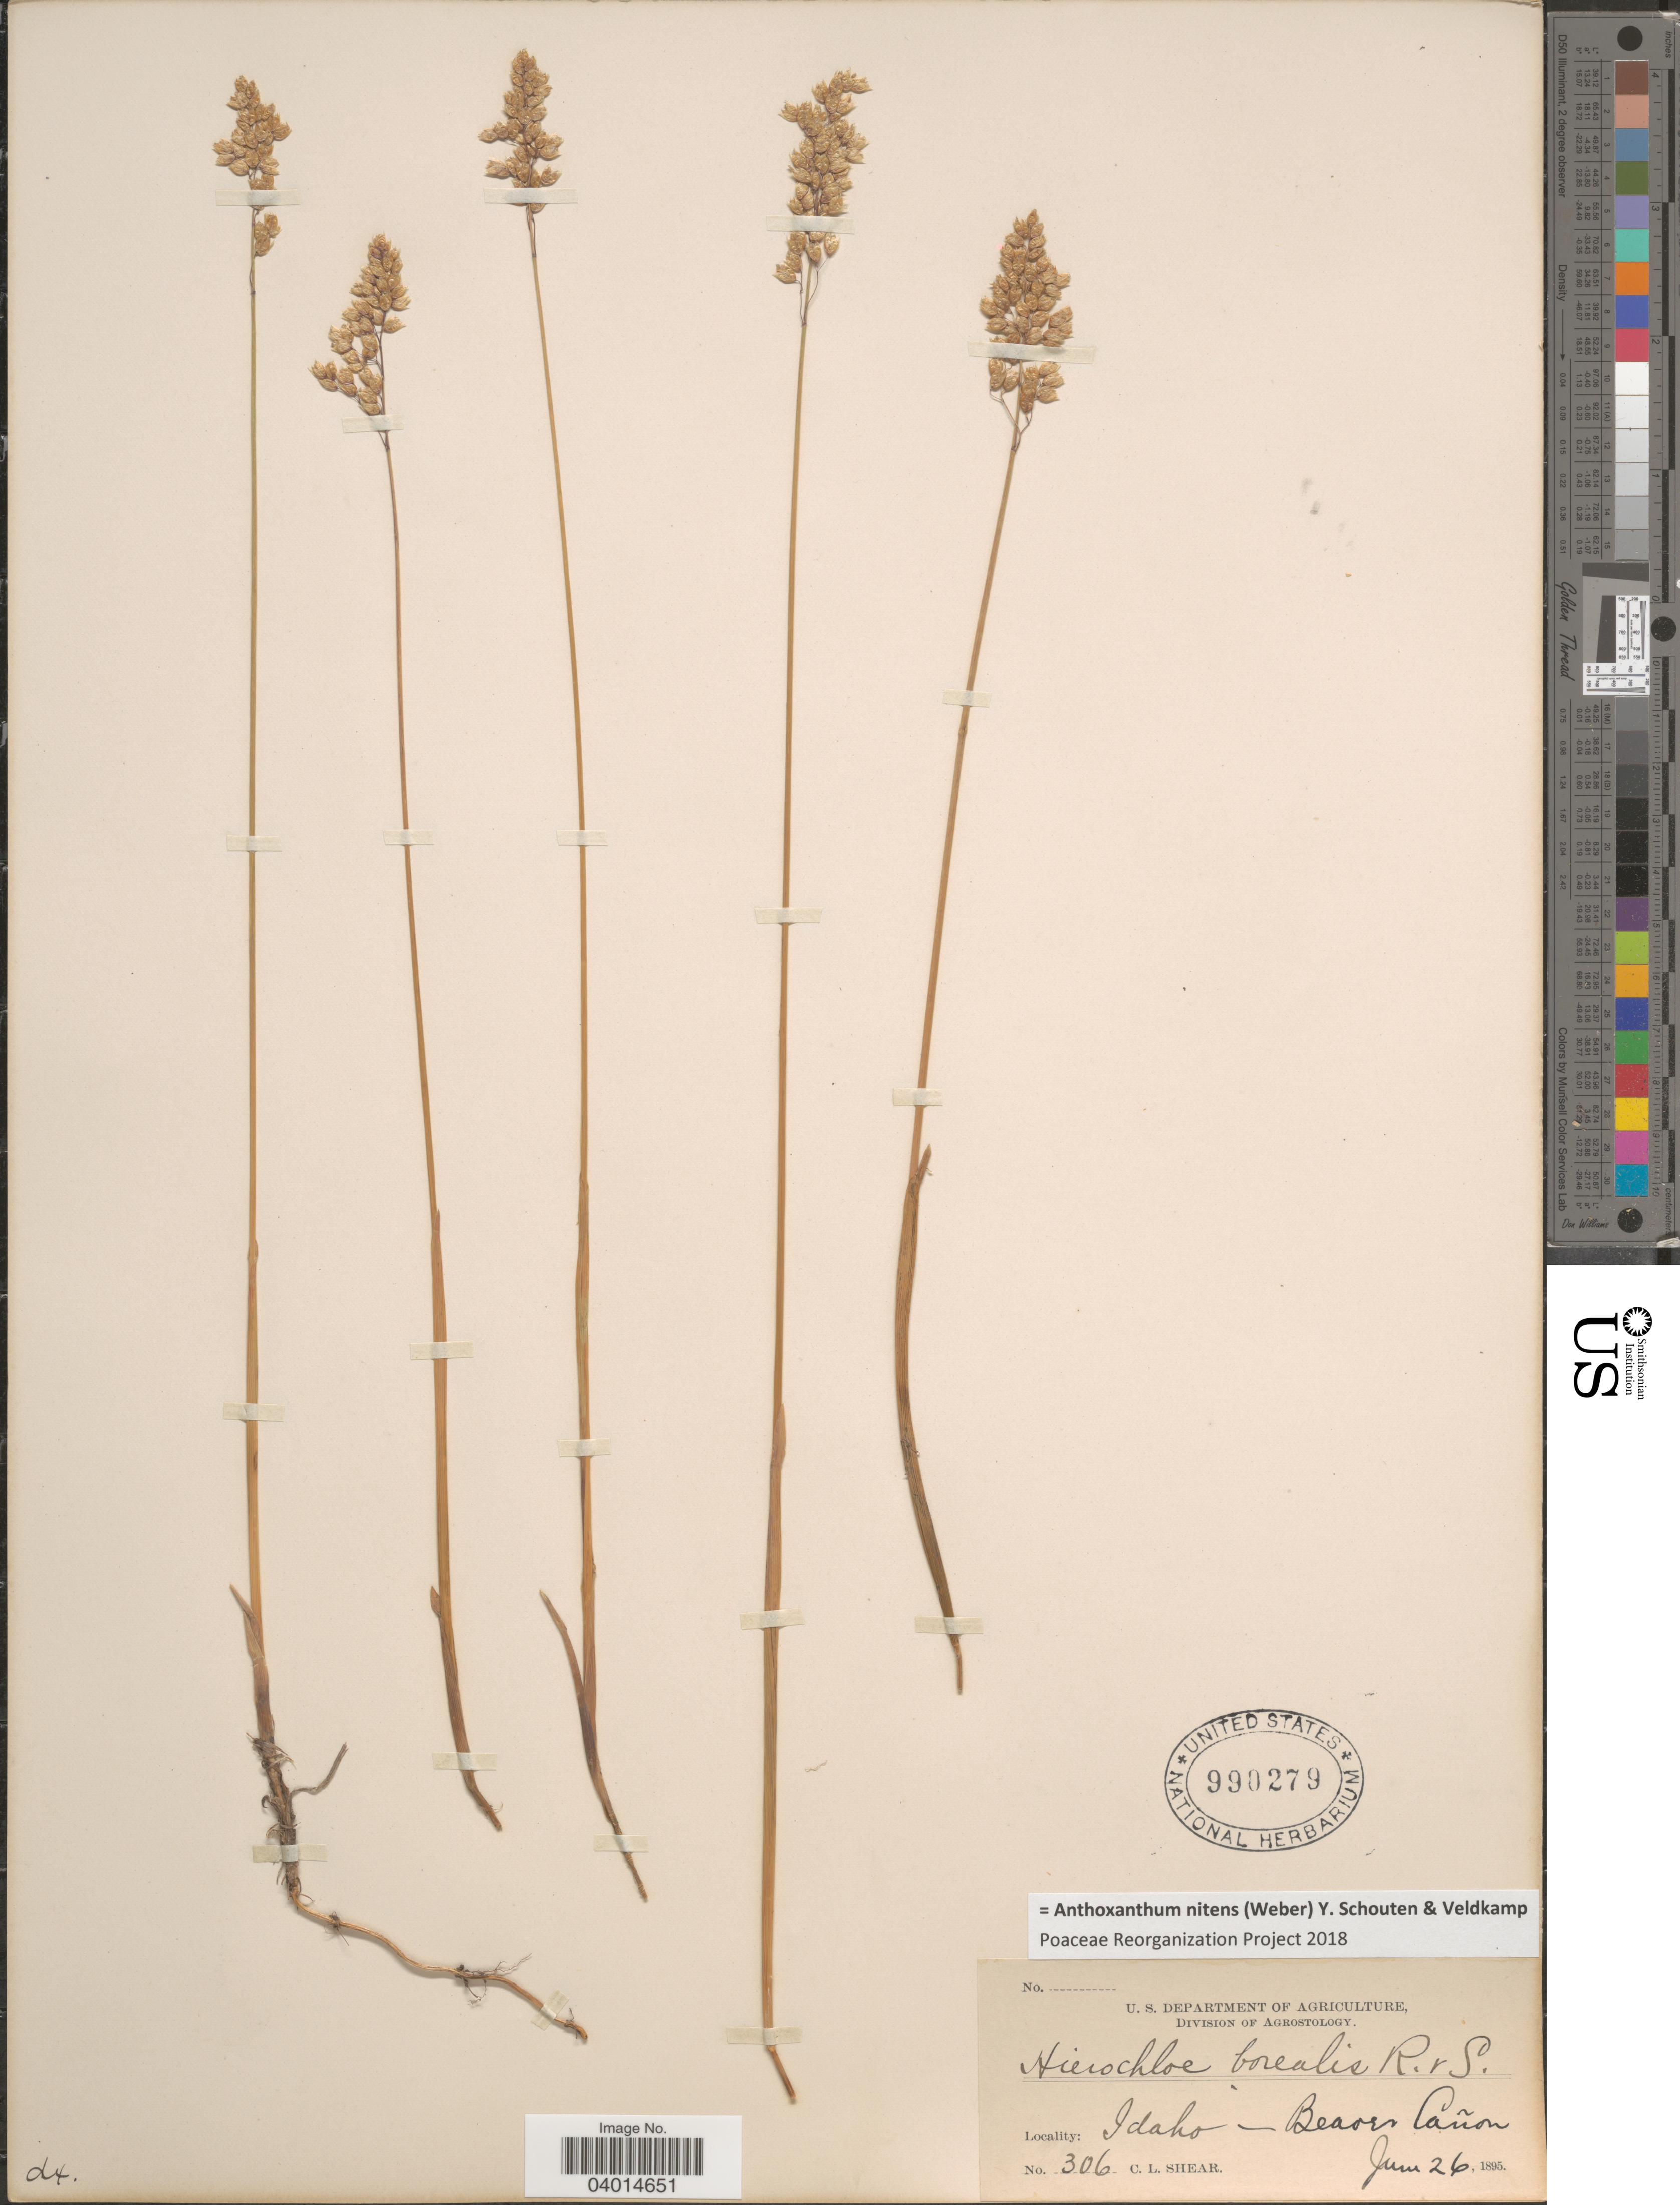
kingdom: Plantae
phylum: Tracheophyta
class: Liliopsida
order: Poales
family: Poaceae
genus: Anthoxanthum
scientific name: Anthoxanthum nitens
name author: (G.H. Weber) R.T.A. Schouten & Veldkamp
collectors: C. L. Shear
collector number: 306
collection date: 1895-06-26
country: United States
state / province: Idaho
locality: Beaver Cañon.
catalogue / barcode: US 990279